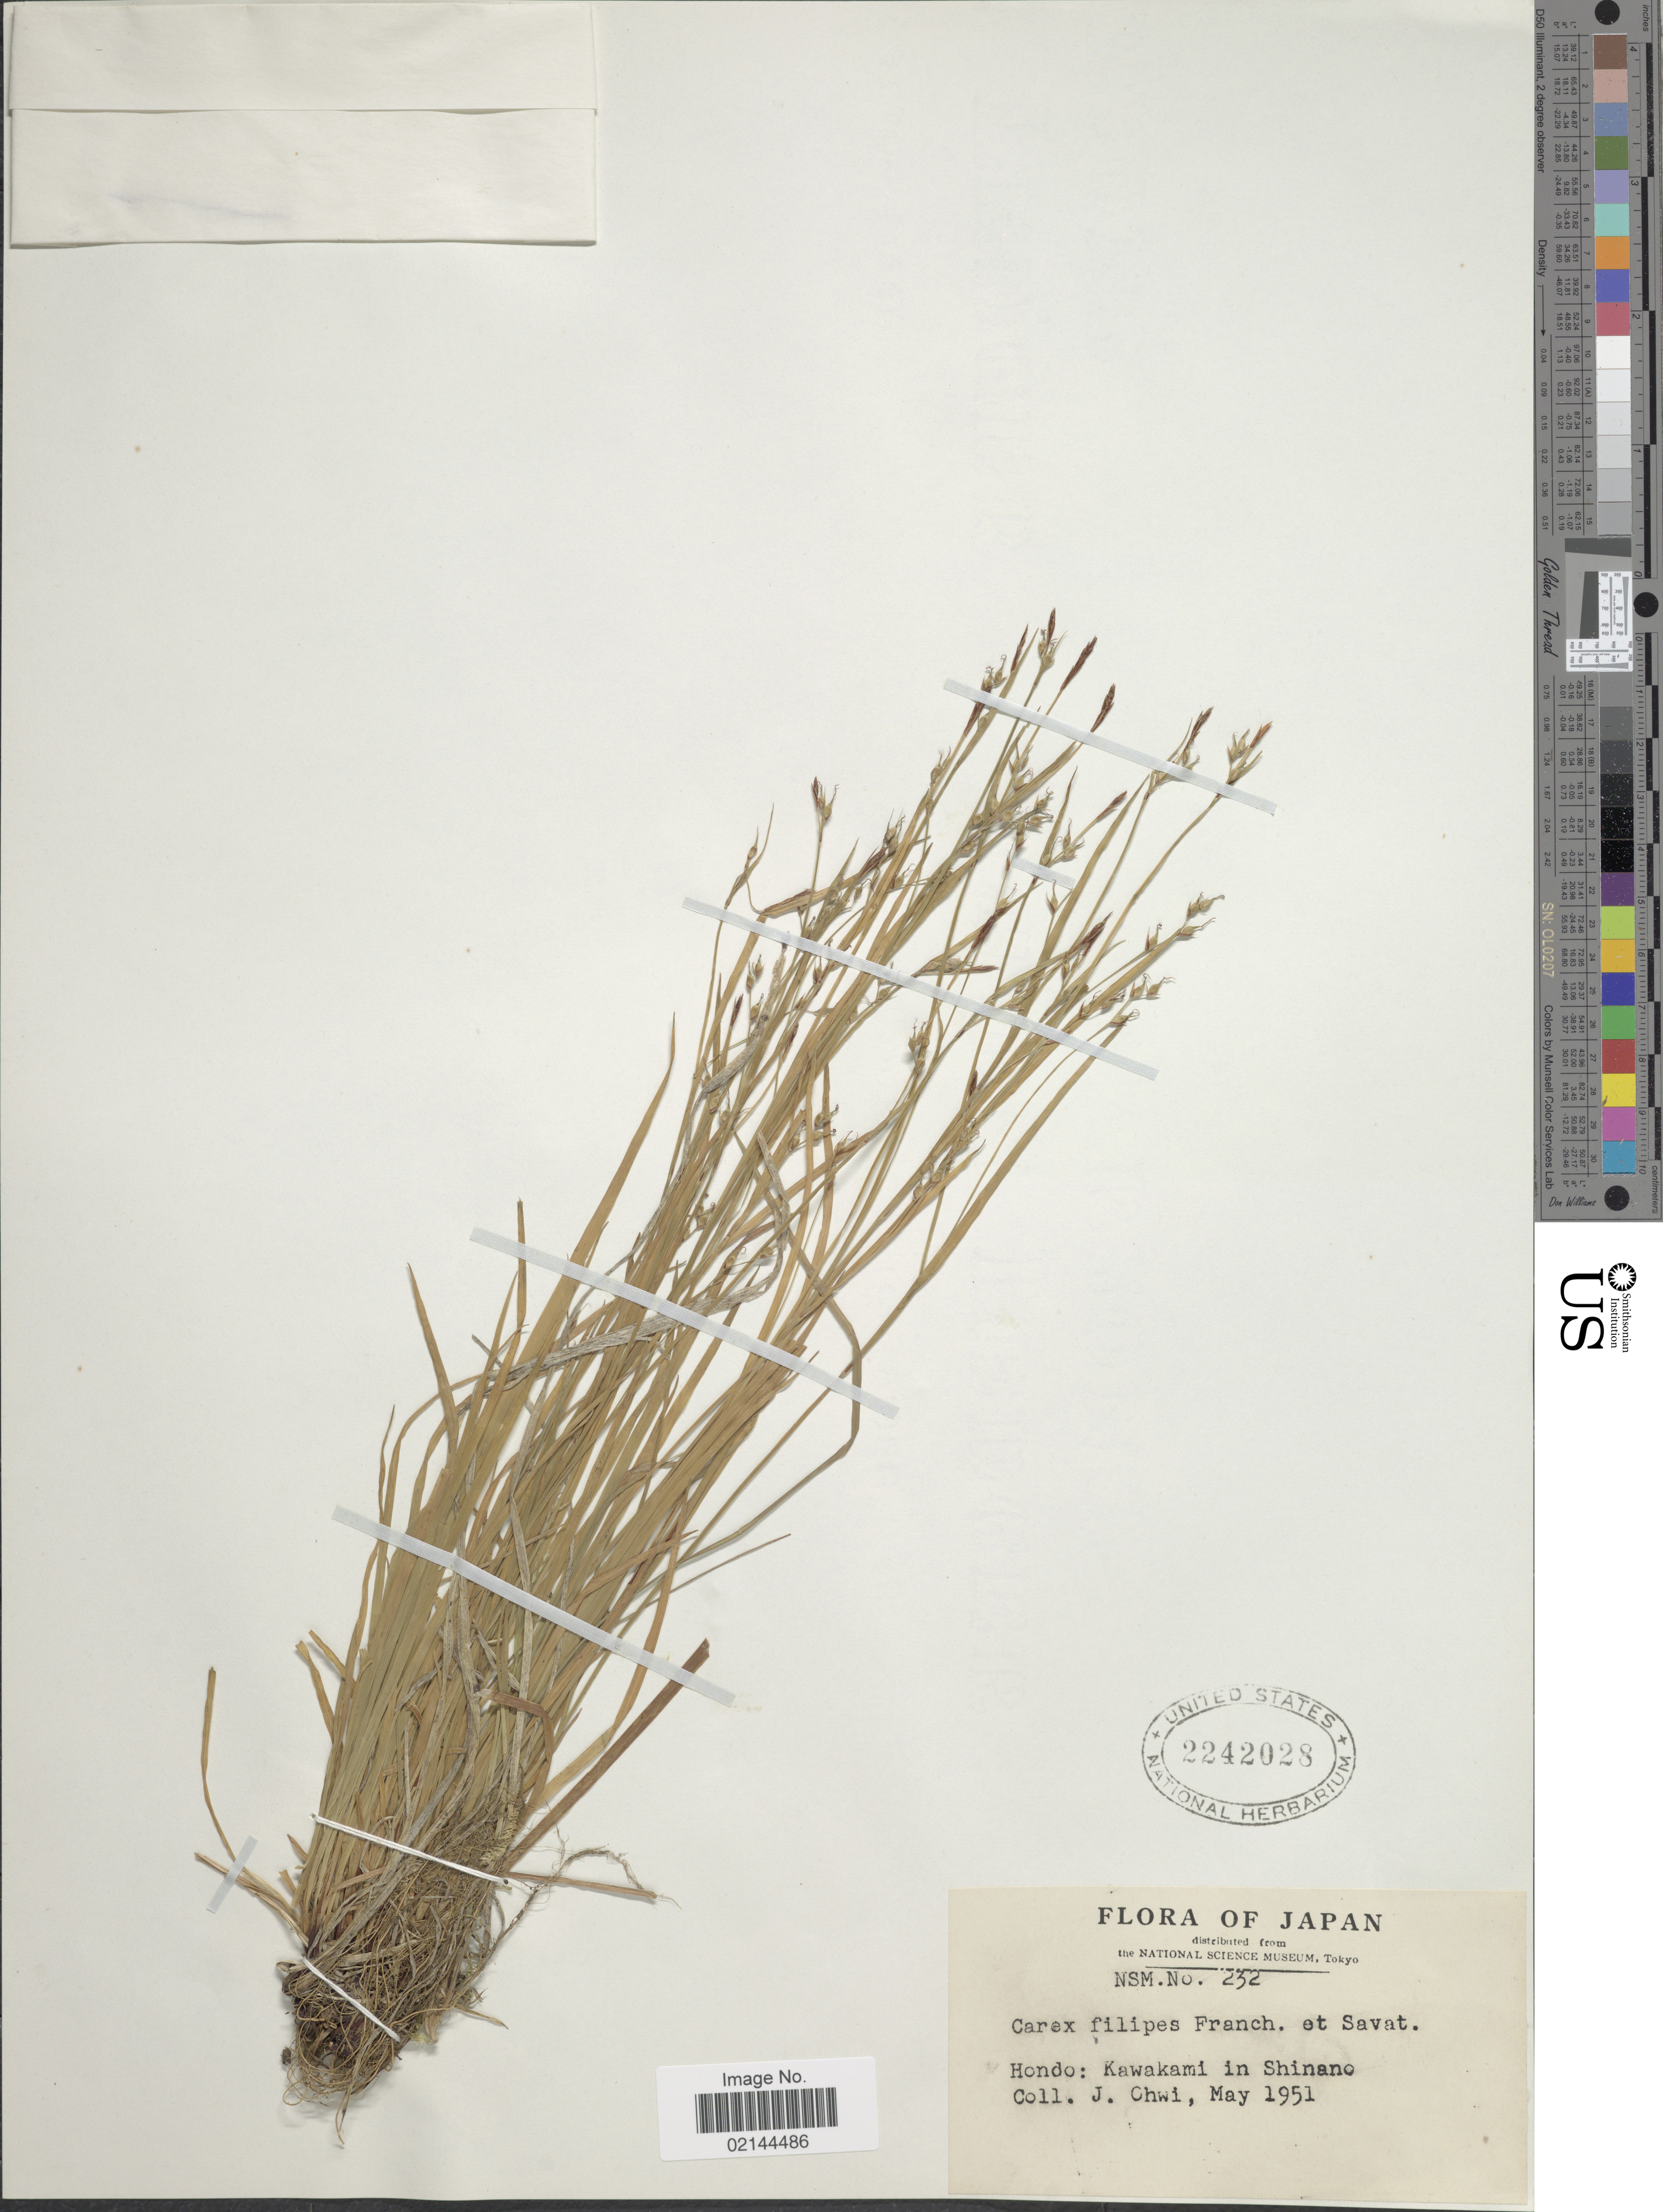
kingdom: Plantae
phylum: Tracheophyta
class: Liliopsida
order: Poales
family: Cyperaceae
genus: Carex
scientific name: Carex filipes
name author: Franch. & Sav.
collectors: J. Chwi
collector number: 232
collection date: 1951-05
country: Japan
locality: Hondo: Kawakami in Shinano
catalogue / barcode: US 2242028